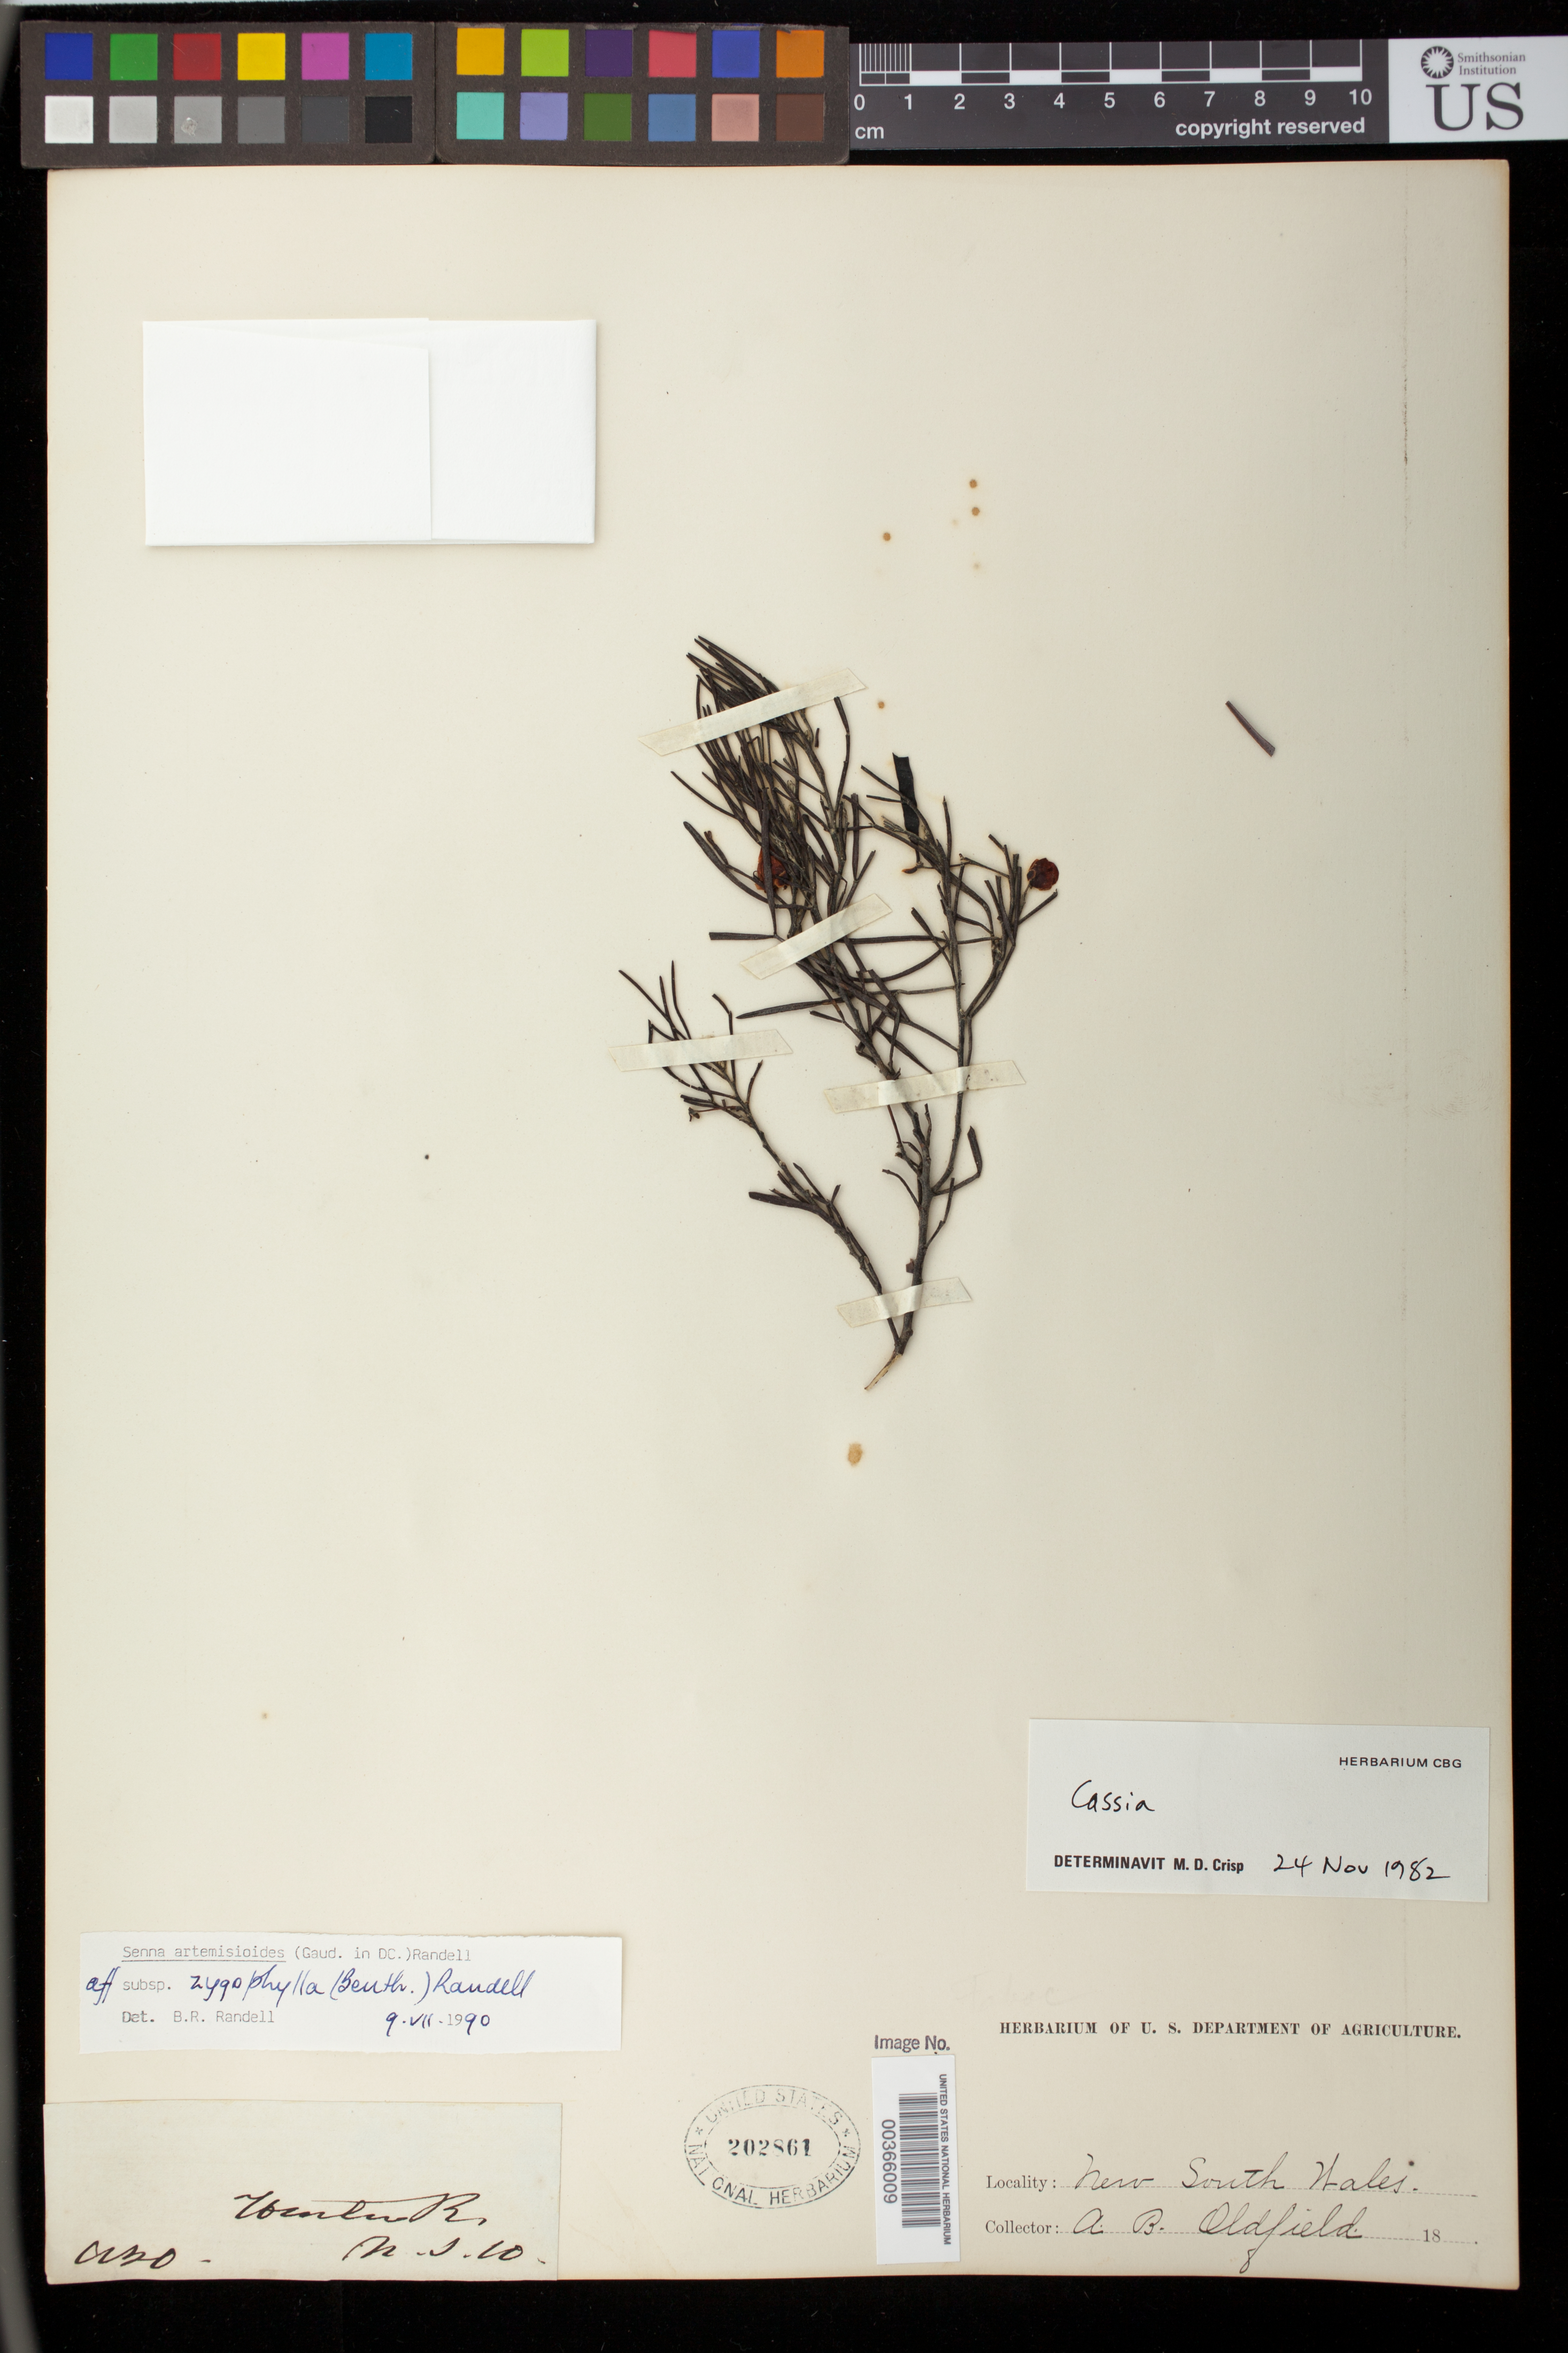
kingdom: Plantae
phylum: Tracheophyta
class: Magnoliopsida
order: Fabales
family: Fabaceae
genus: Senna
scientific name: Senna artemisioides subsp. zygophylla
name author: Randell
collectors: A. Oldfield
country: Australia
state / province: New South Wales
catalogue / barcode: US 202861